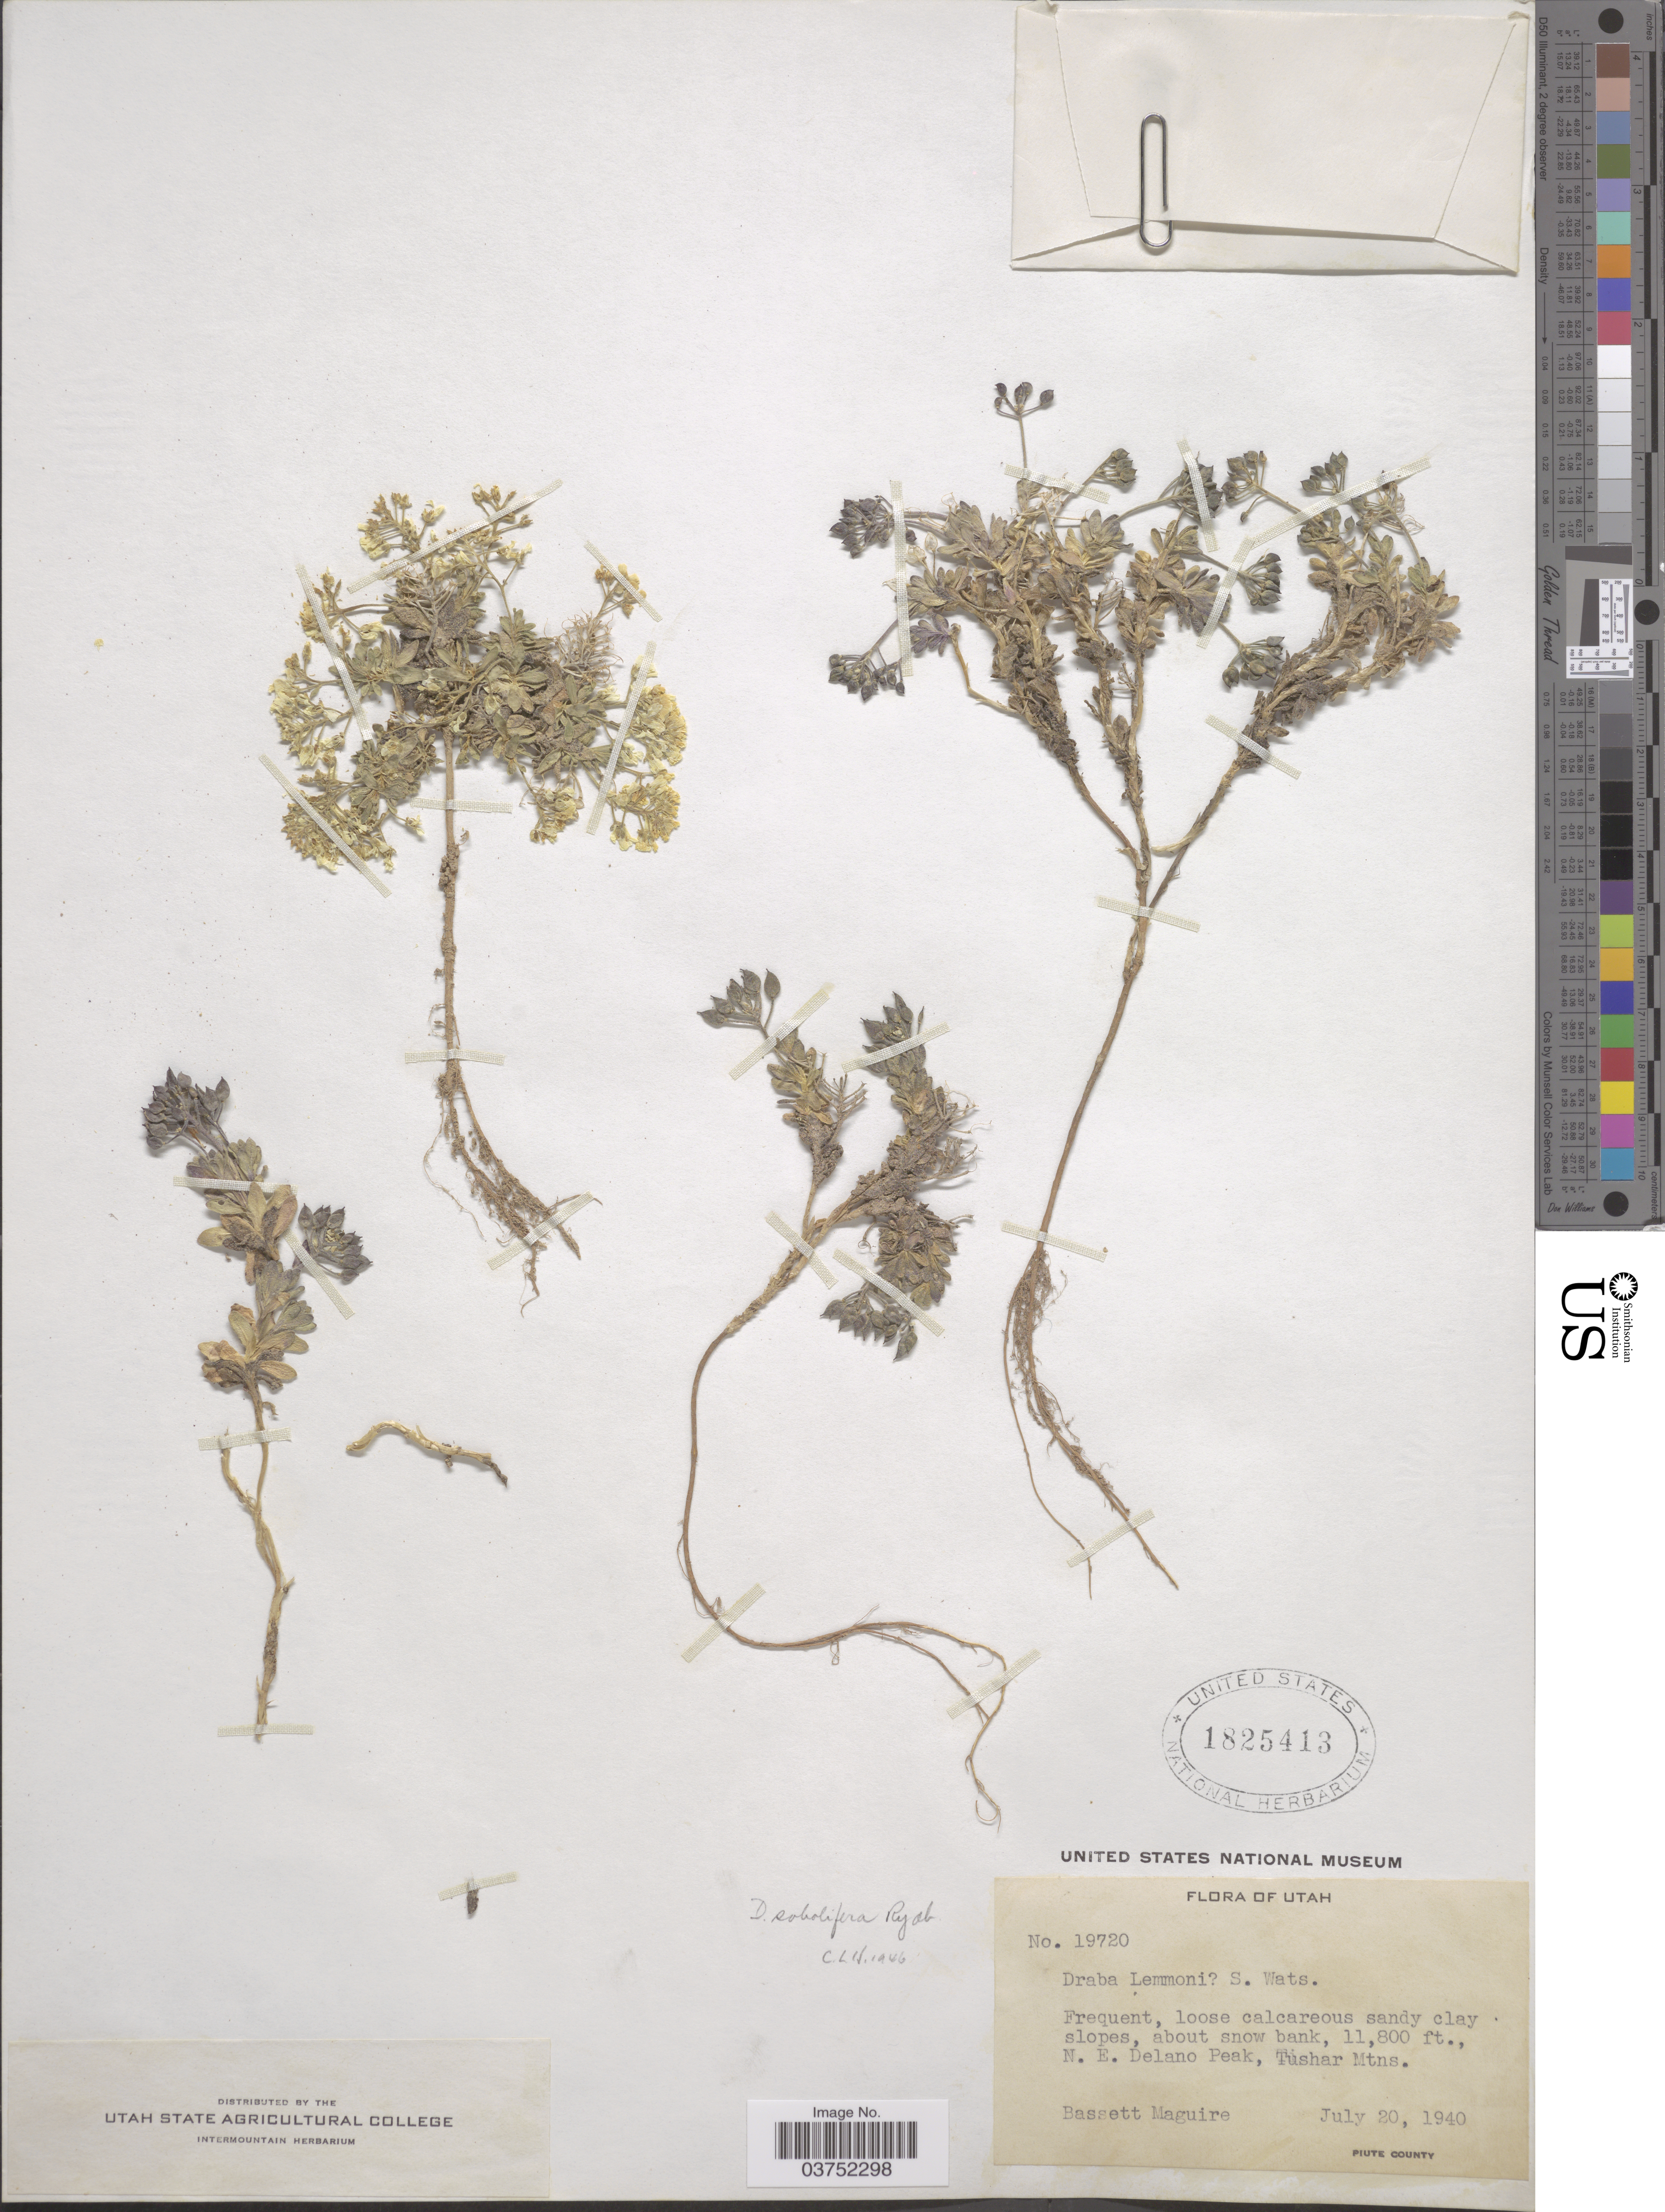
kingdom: Plantae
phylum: Tracheophyta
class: Magnoliopsida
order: Brassicales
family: Brassicaceae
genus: Draba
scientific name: Draba sobolifera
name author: Rydb.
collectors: B. Maguire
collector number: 19720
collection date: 1940-07-20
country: United States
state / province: Utah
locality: About snow bank, N. E. Delano Peak. Tushar Mtns.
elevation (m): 3597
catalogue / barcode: US 1825413